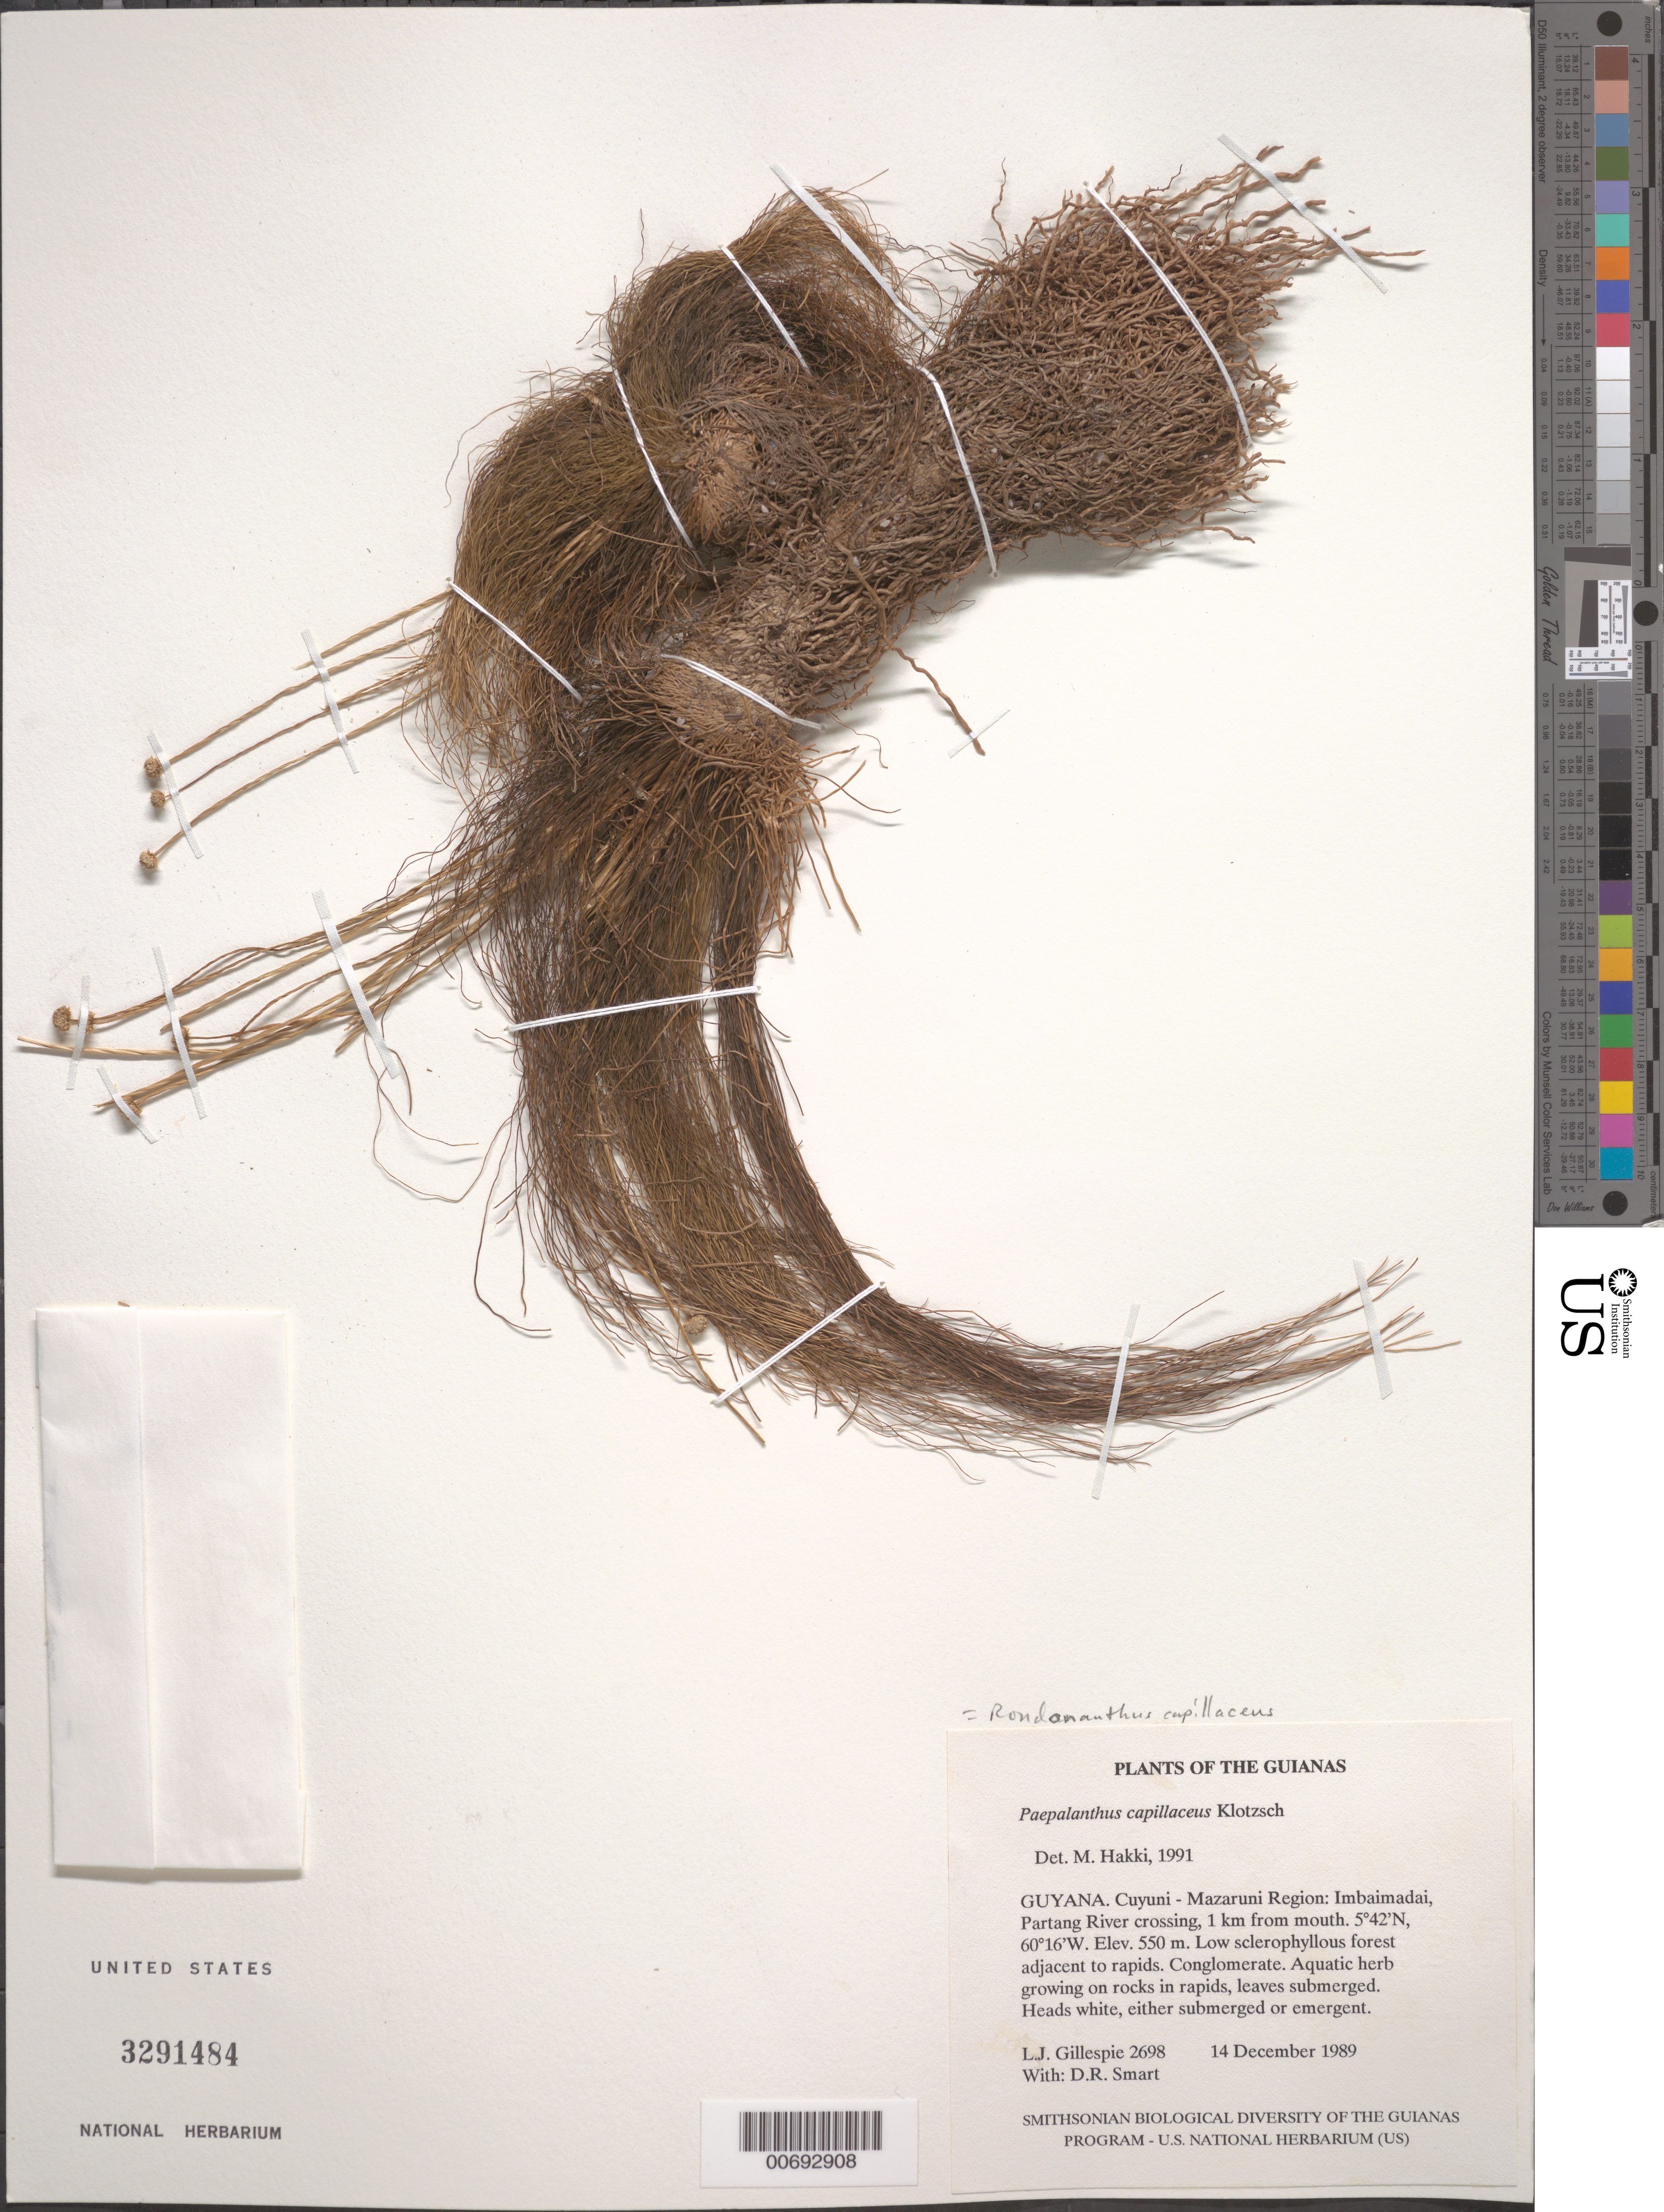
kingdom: Plantae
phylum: Tracheophyta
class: Liliopsida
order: Poales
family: Eriocaulaceae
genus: Paepalanthus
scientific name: Paepalanthus capillaceus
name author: Klotzsch ex Körn.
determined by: Hakki, M. J.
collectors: L. J. Gillespie & D. R. Smart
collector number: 2698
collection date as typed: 14 December 1989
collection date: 1989-12-14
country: Guyana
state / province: Cuyuni-Mazaruni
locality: Imbaimadai, Partang River crossing, 1 km from mouth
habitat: Low sclerophyllous forest adjacent to rapids. Conglomerate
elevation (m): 550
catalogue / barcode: US 3291484